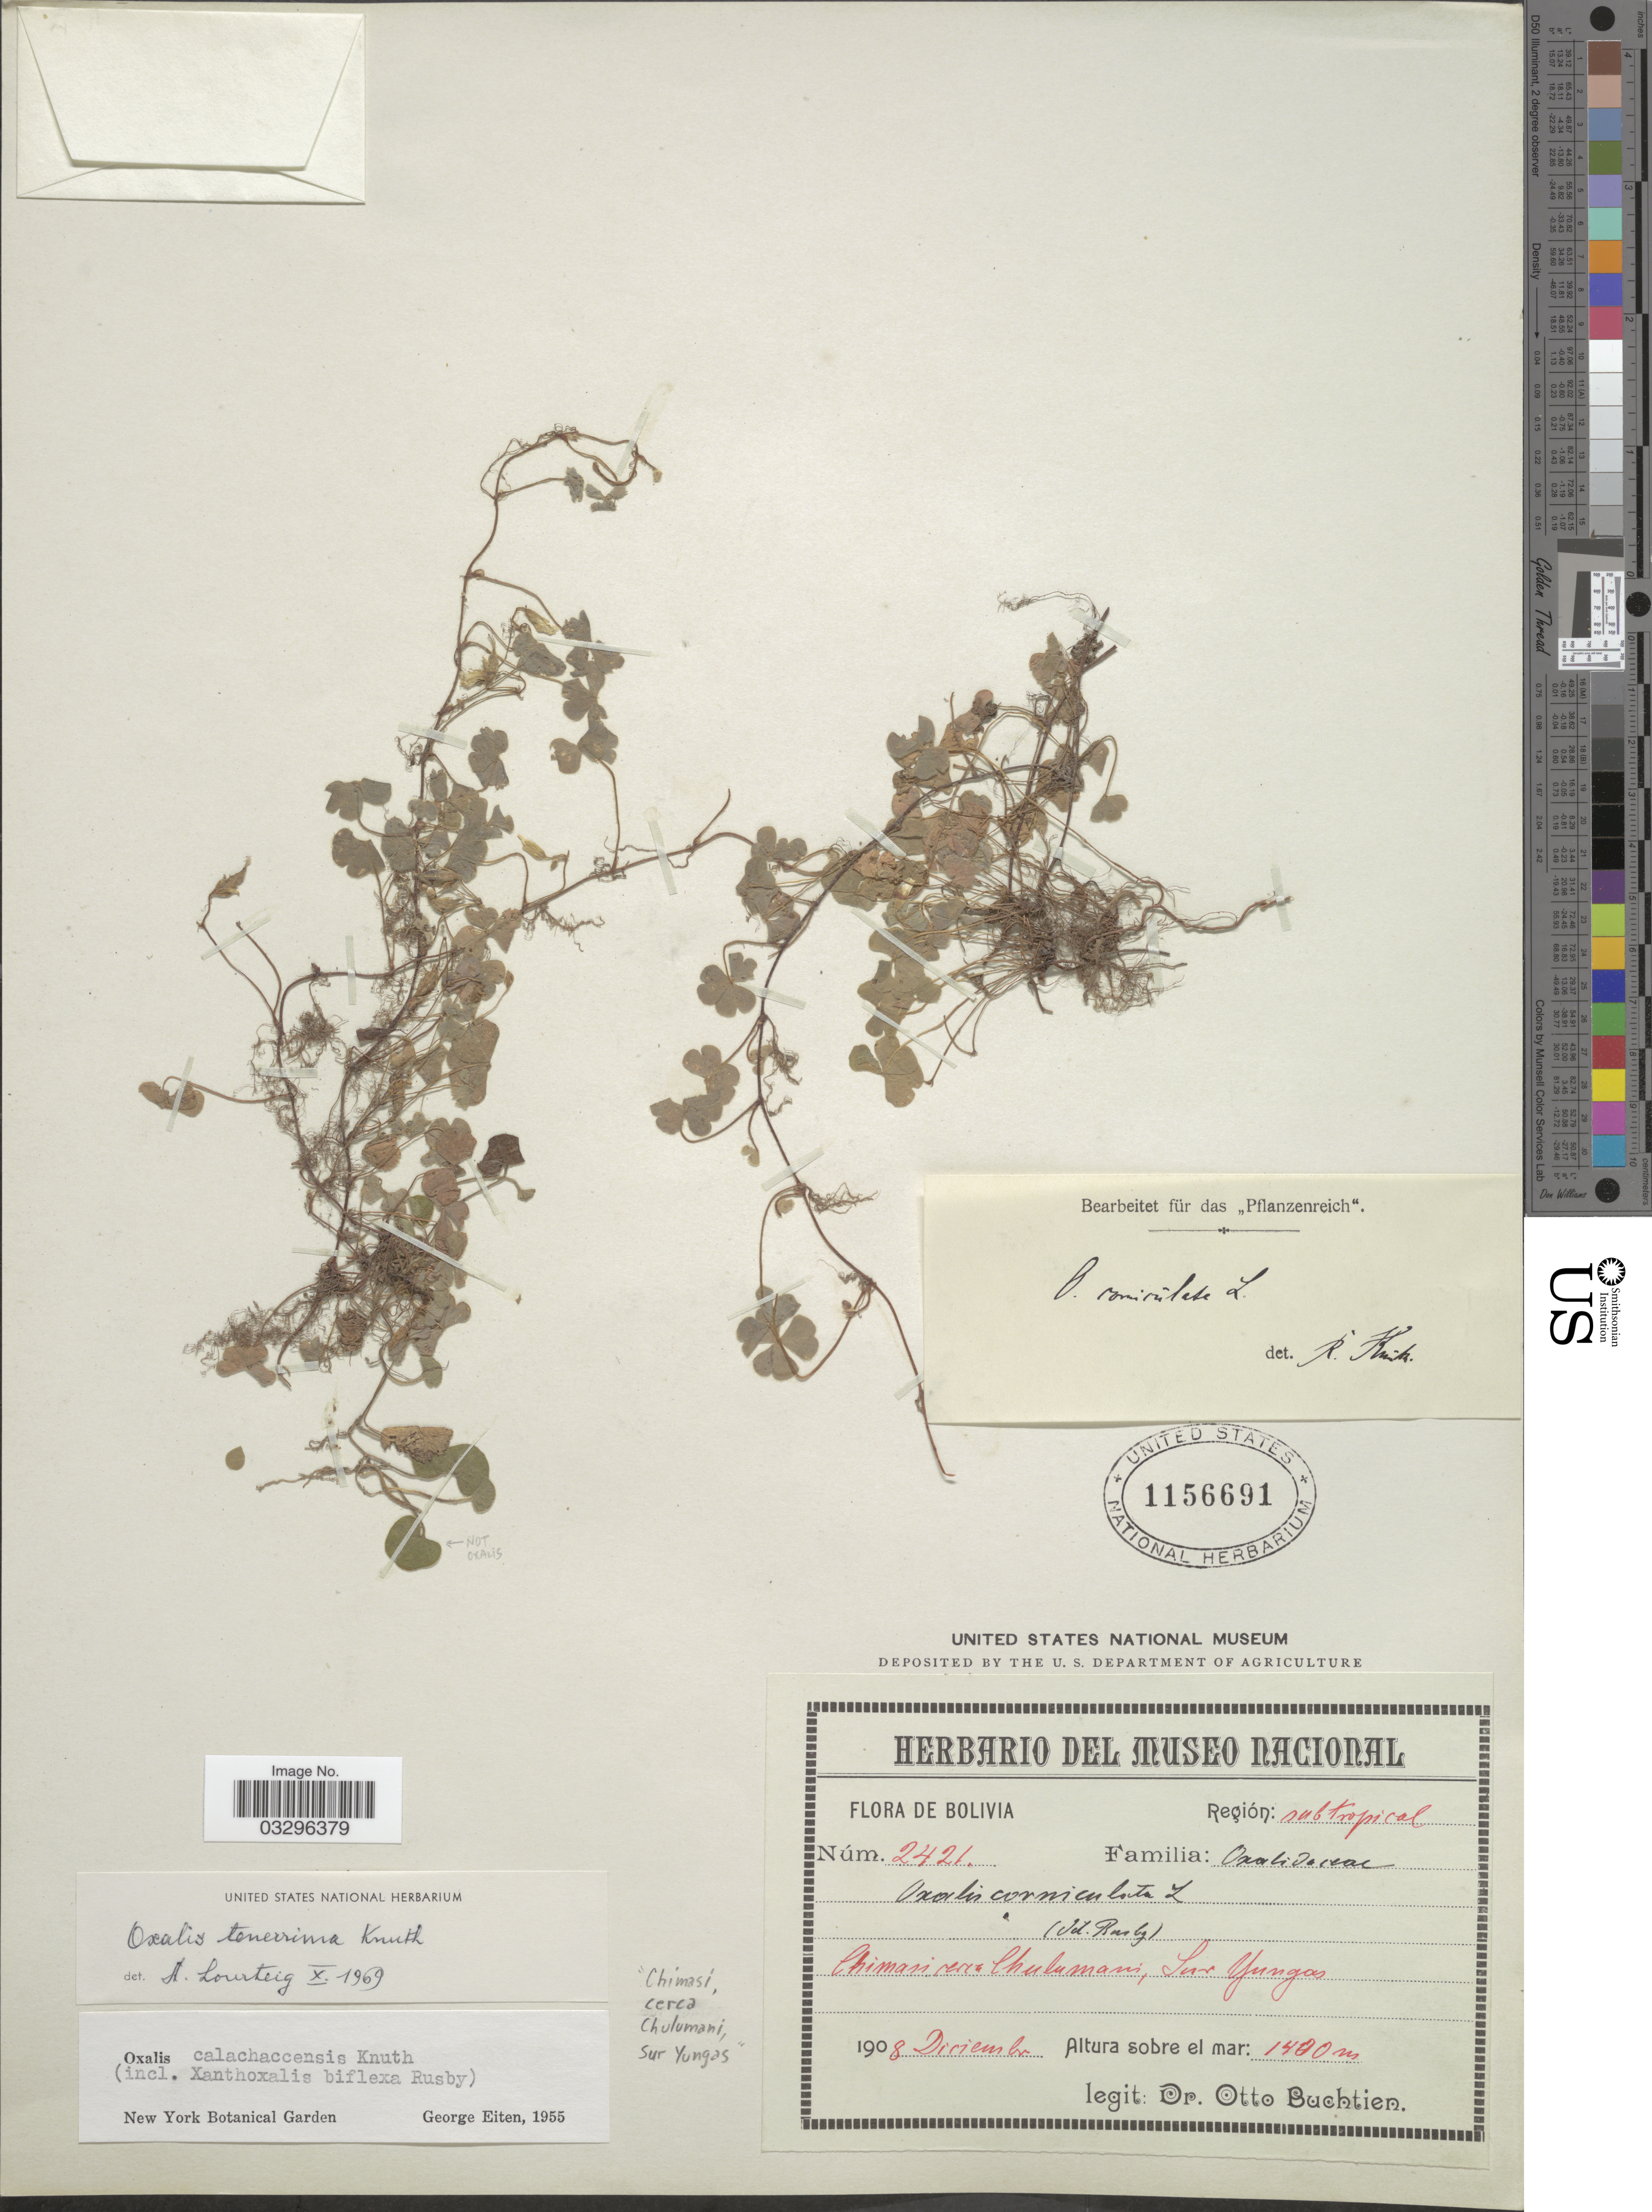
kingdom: Plantae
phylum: Tracheophyta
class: Magnoliopsida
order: Oxalidales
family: Oxalidaceae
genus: Oxalis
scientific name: Oxalis tenerrima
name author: R. Knuth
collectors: O. Buchtien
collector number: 2421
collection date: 1908-12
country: Bolivia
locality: Chimasi cerca Chulumani, Sur Yungas.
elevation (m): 1400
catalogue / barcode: US 1156691